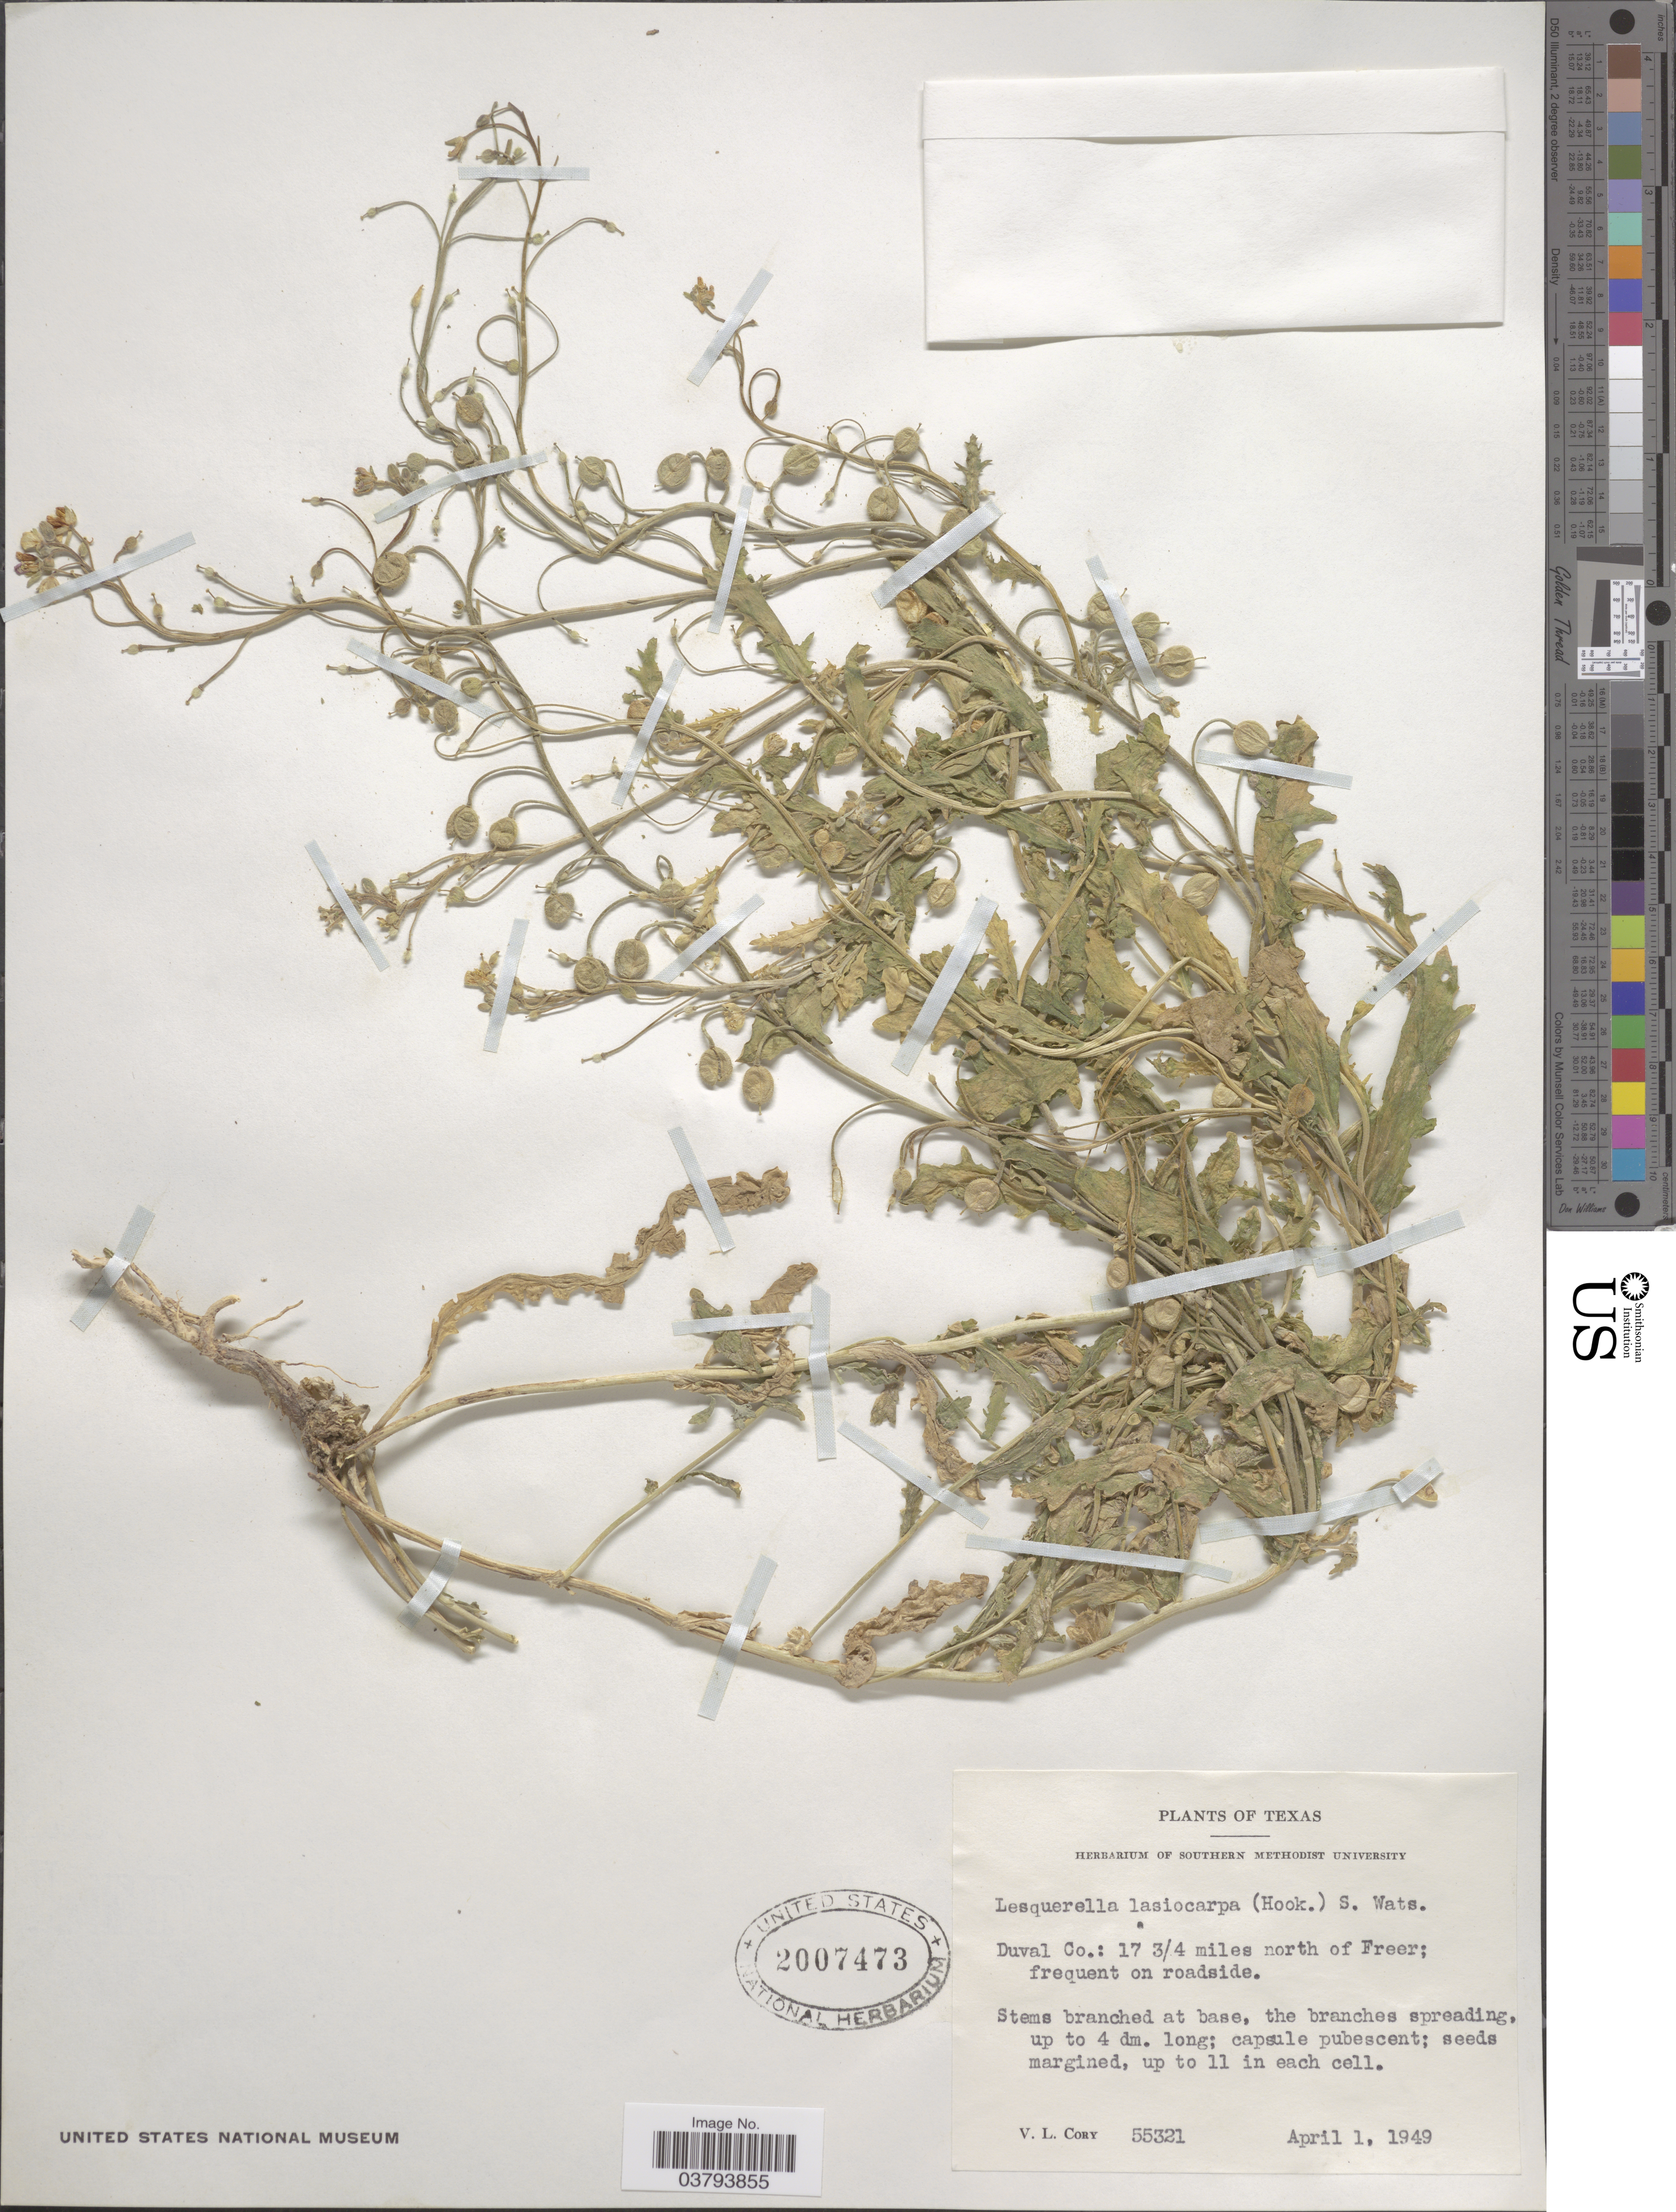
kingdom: Plantae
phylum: Tracheophyta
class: Magnoliopsida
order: Brassicales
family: Brassicaceae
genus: Lesquerella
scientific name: Lesquerella lasiocarpa subsp. lasiocarpa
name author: S. Watson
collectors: V. Cory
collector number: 55321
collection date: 1949-04-01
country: United States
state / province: Texas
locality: Duval Co.: 17 3/4 miles north of Freer.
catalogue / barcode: US 2007473